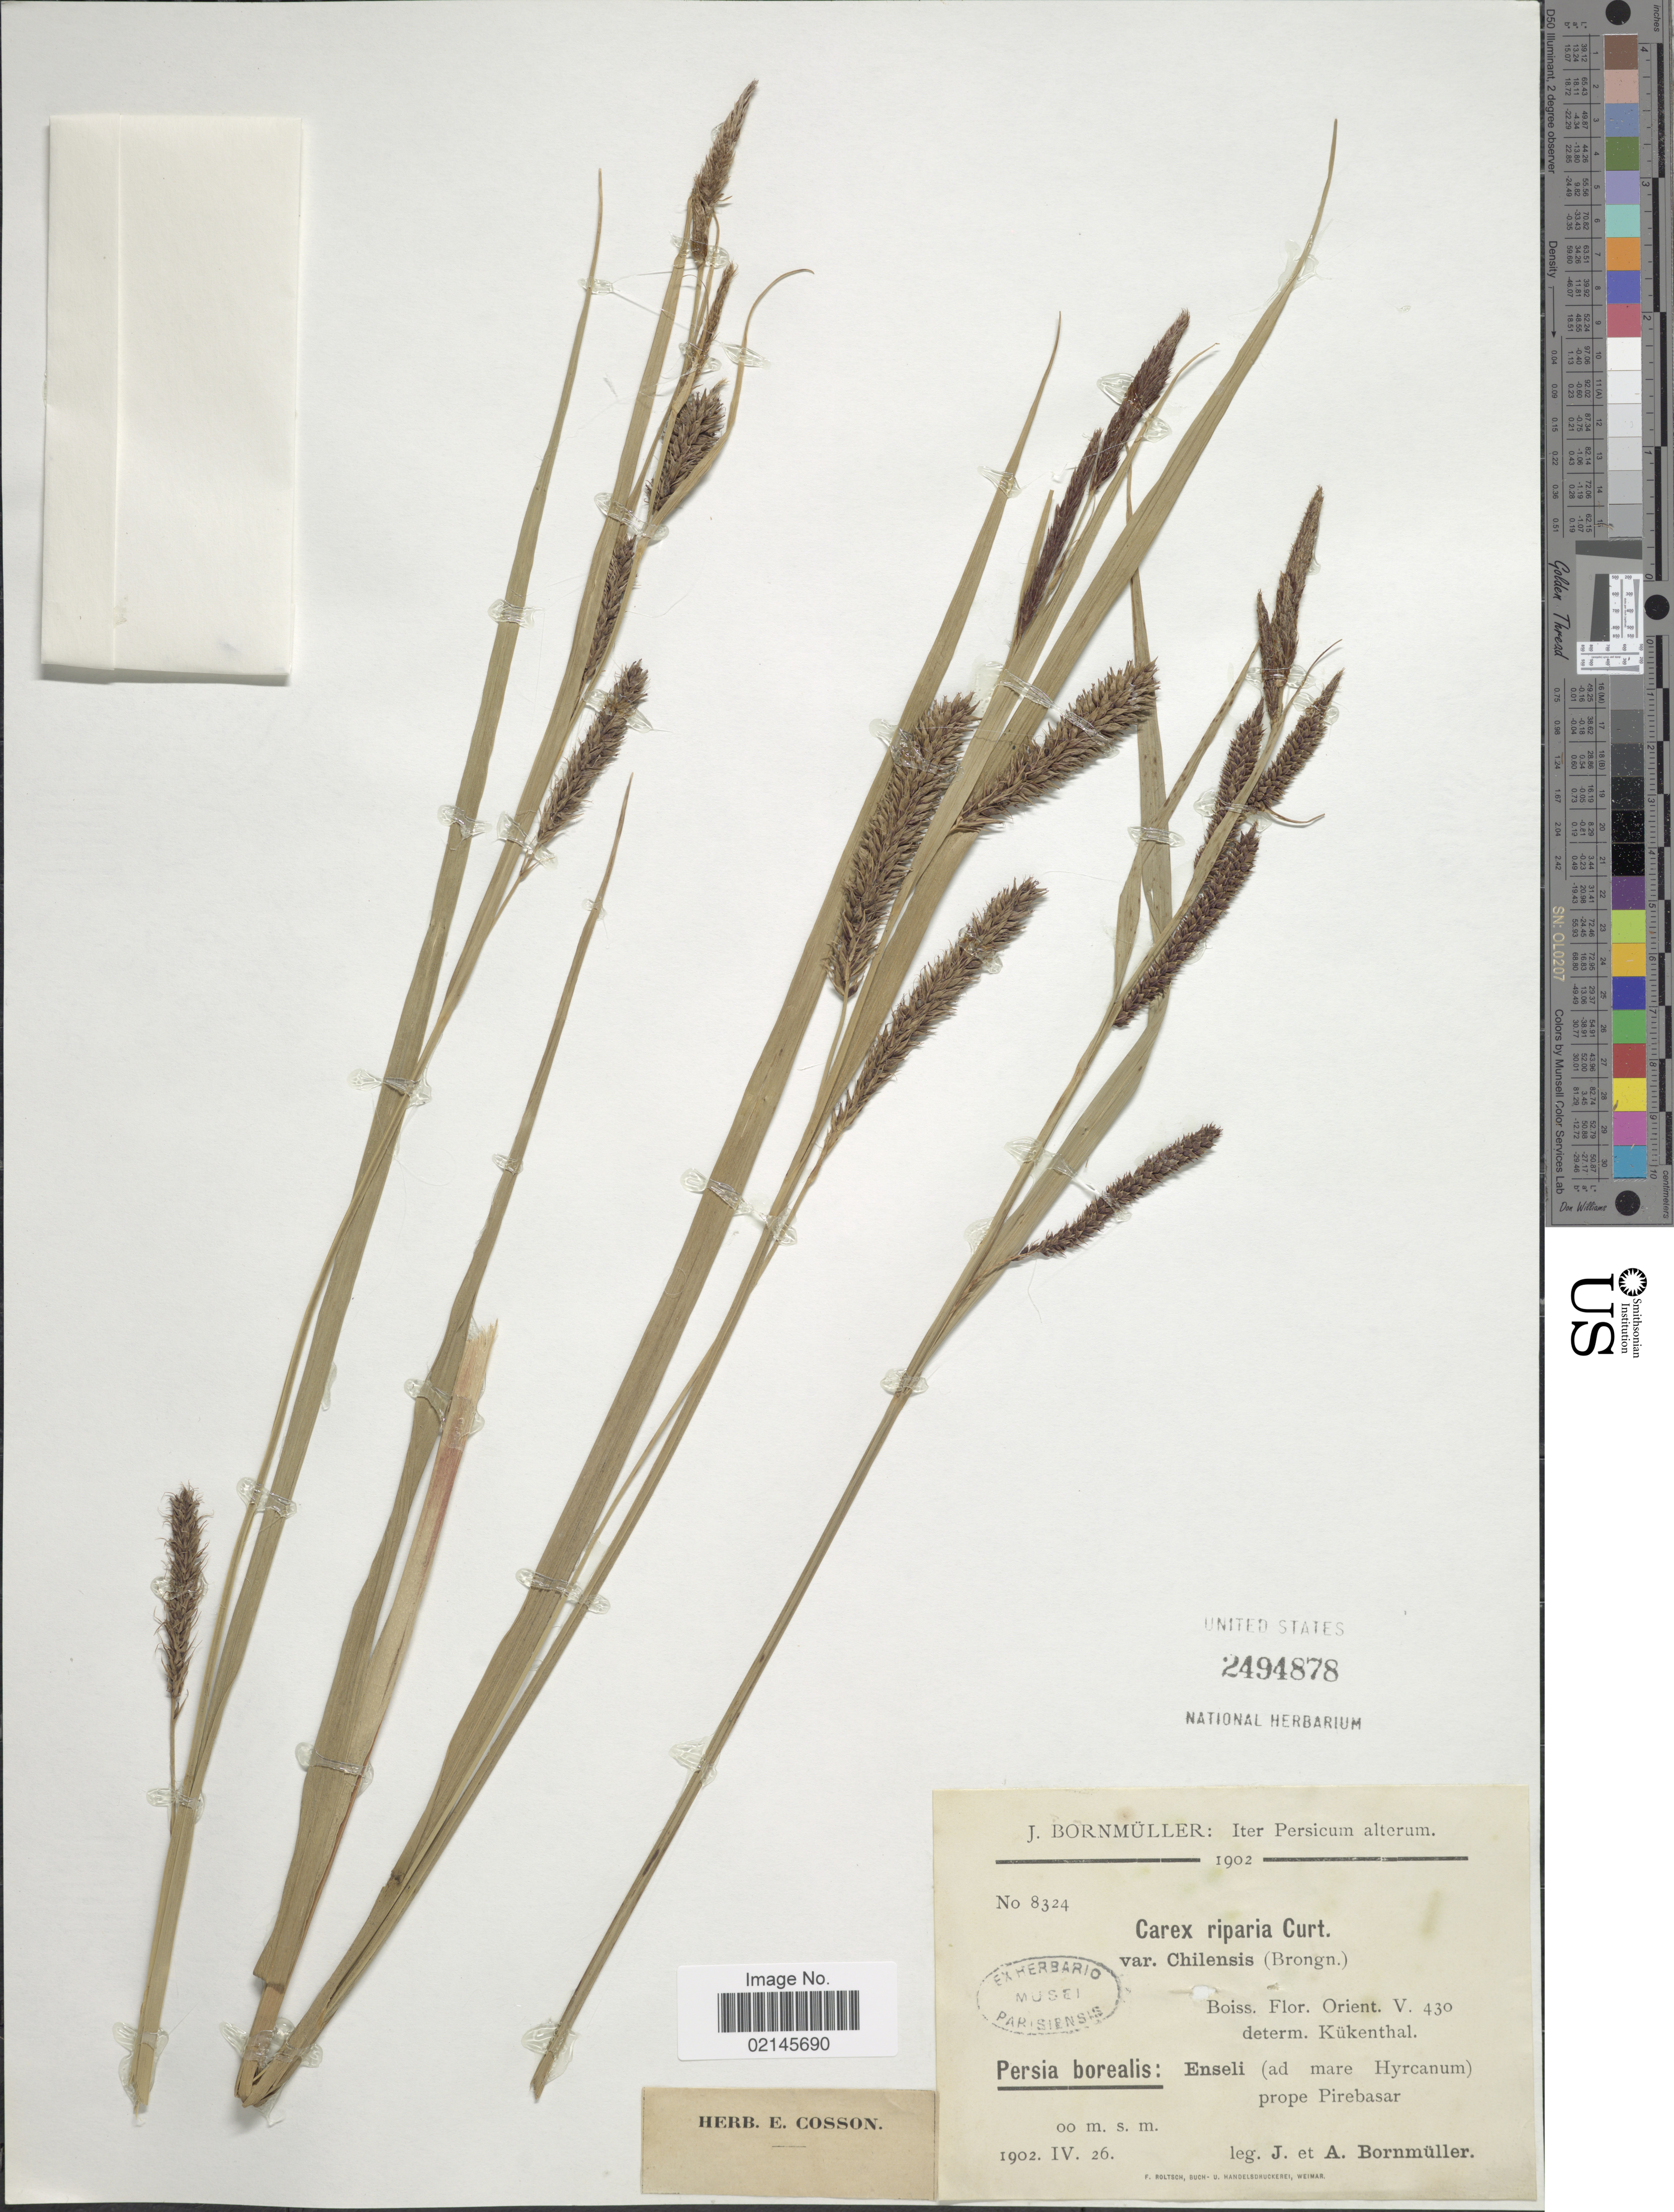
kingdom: Plantae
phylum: Tracheophyta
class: Liliopsida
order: Poales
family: Cyperaceae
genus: Carex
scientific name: Carex riparia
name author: Curtis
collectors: J. Bornmüller & A. Bornmüller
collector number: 8324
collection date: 1902-04-26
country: Iran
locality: Persicum, Persia borealis, Enseli (ad mare Hyrcanum), prope Pirebasar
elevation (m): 0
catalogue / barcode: US 2494878